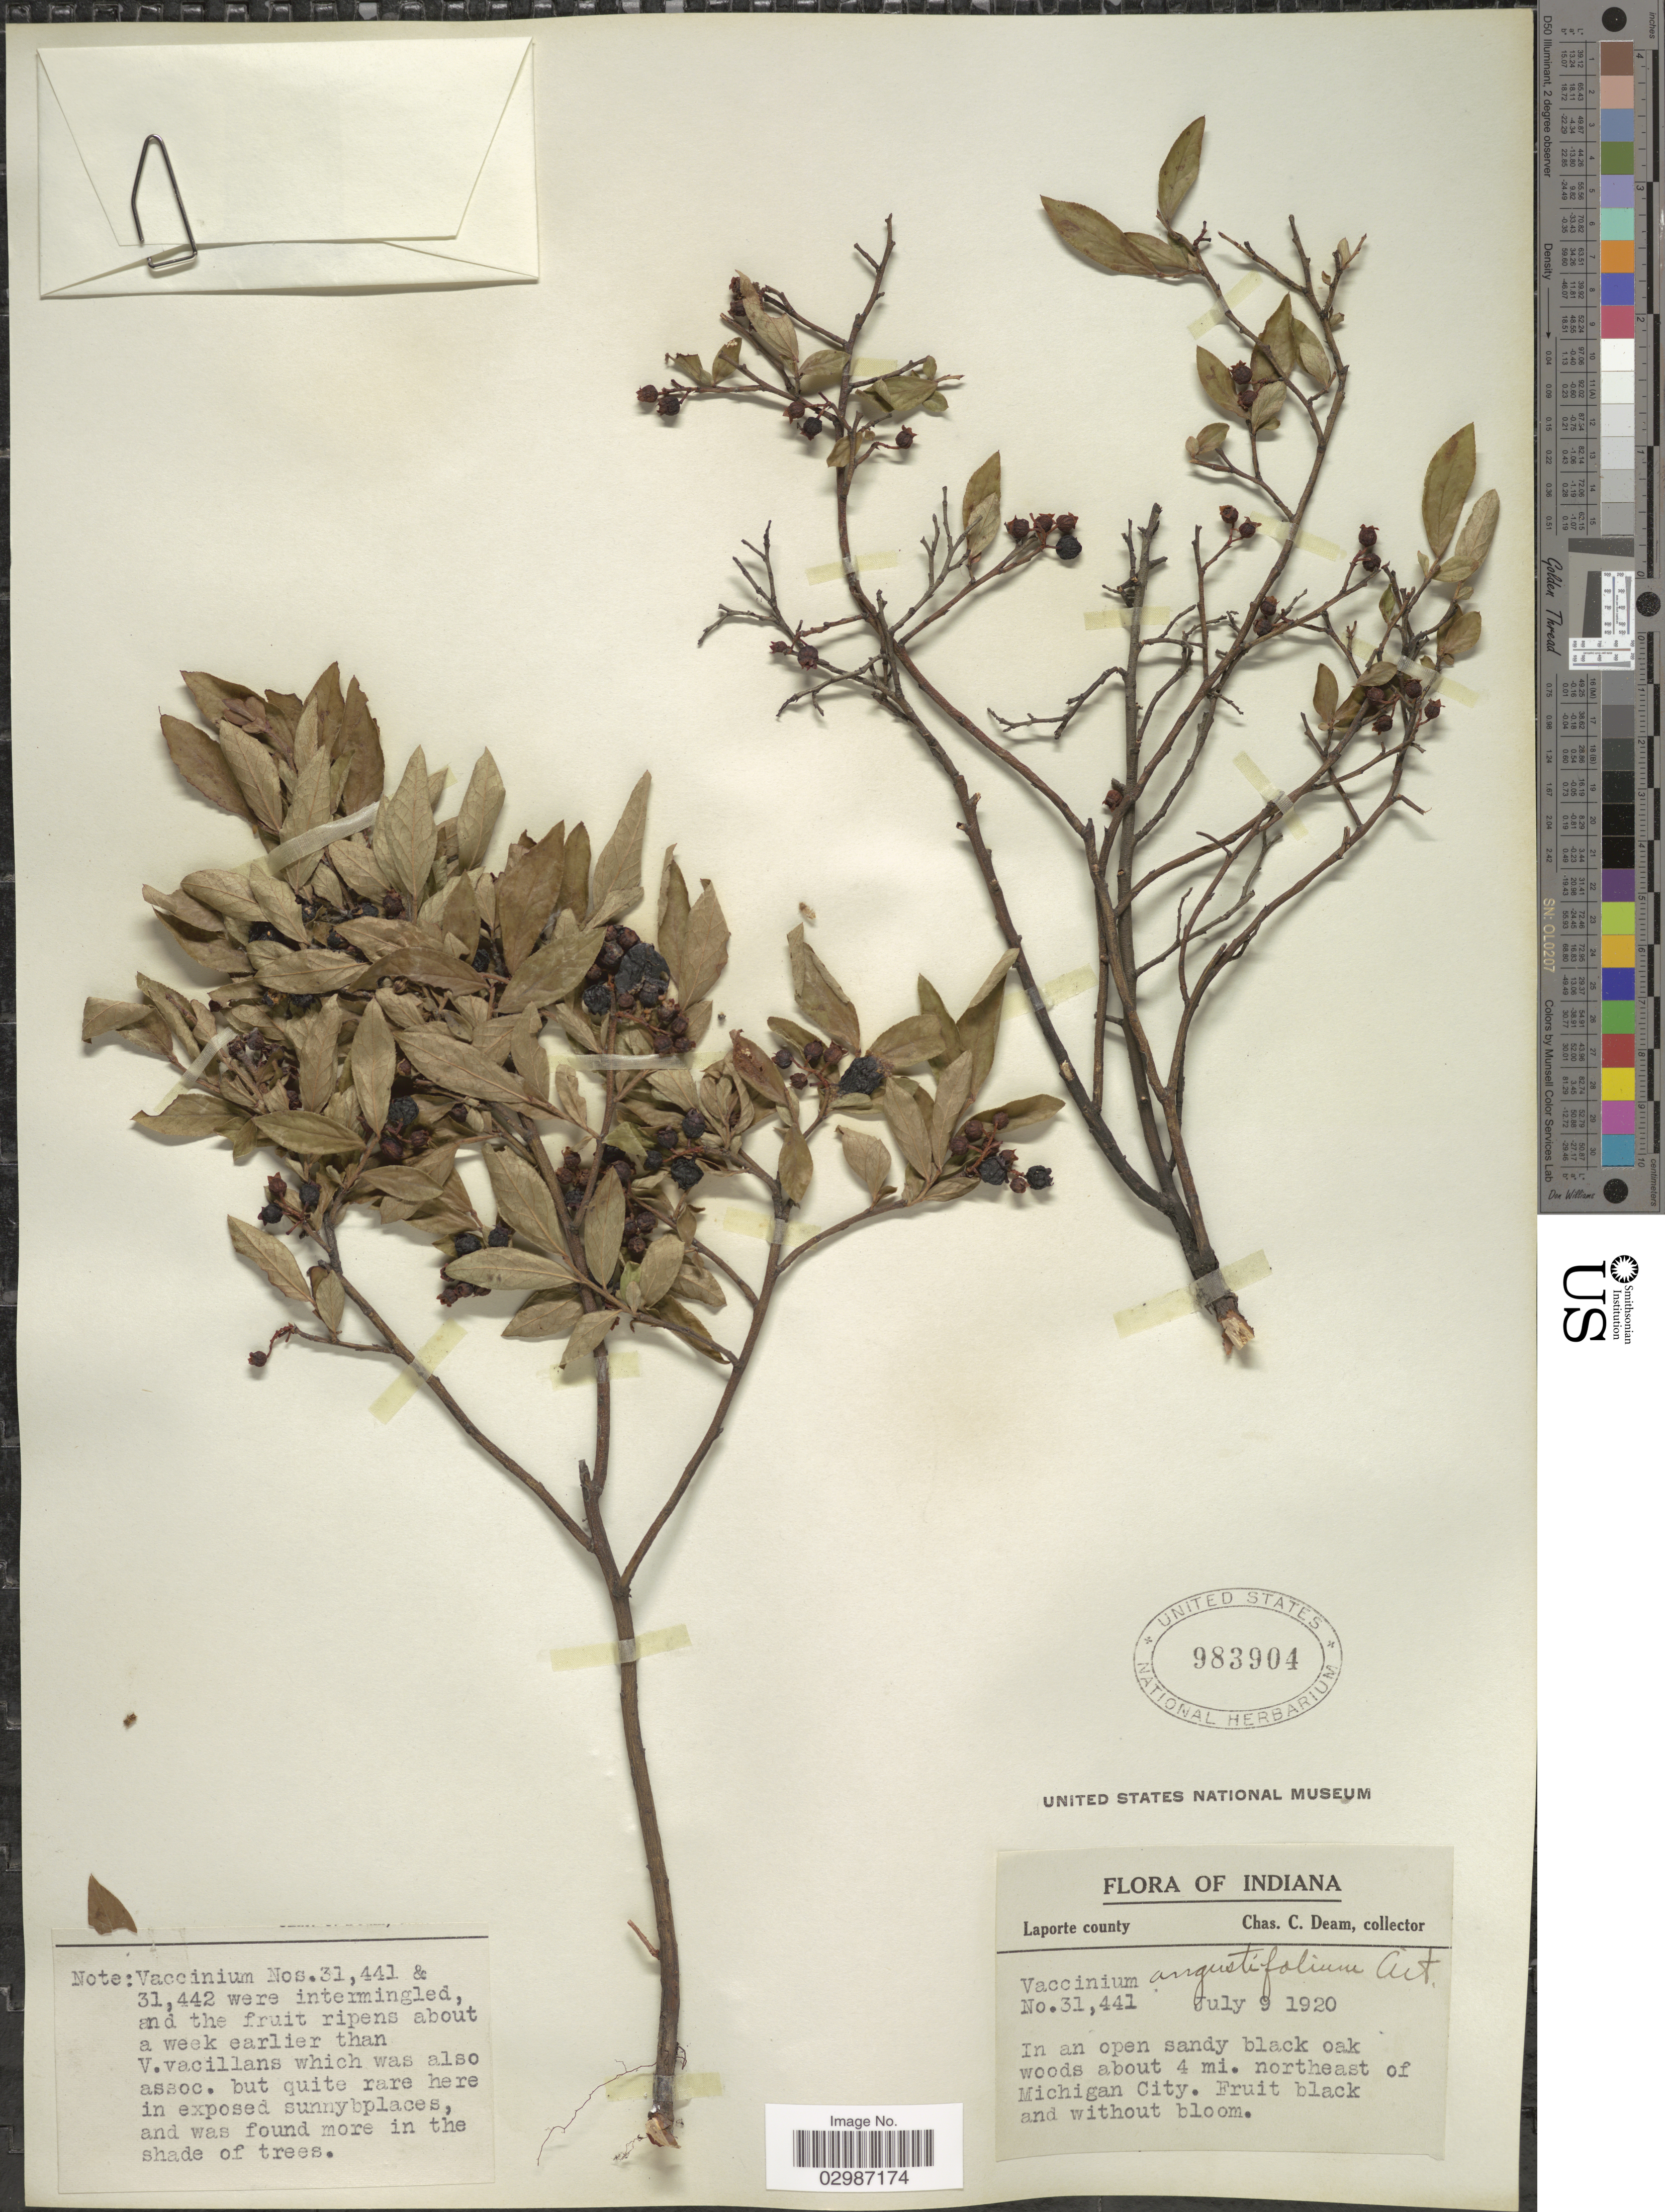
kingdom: Plantae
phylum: Tracheophyta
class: Magnoliopsida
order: Ericales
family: Ericaceae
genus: Vaccinium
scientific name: Vaccinium angustifolium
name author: Aiton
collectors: C. C. Deam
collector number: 31441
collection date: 1920-07-09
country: United States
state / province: Indiana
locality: Laporte county. In an open sandy black oak woods about 4 mi. northeast of Michigan City.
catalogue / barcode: US 983904